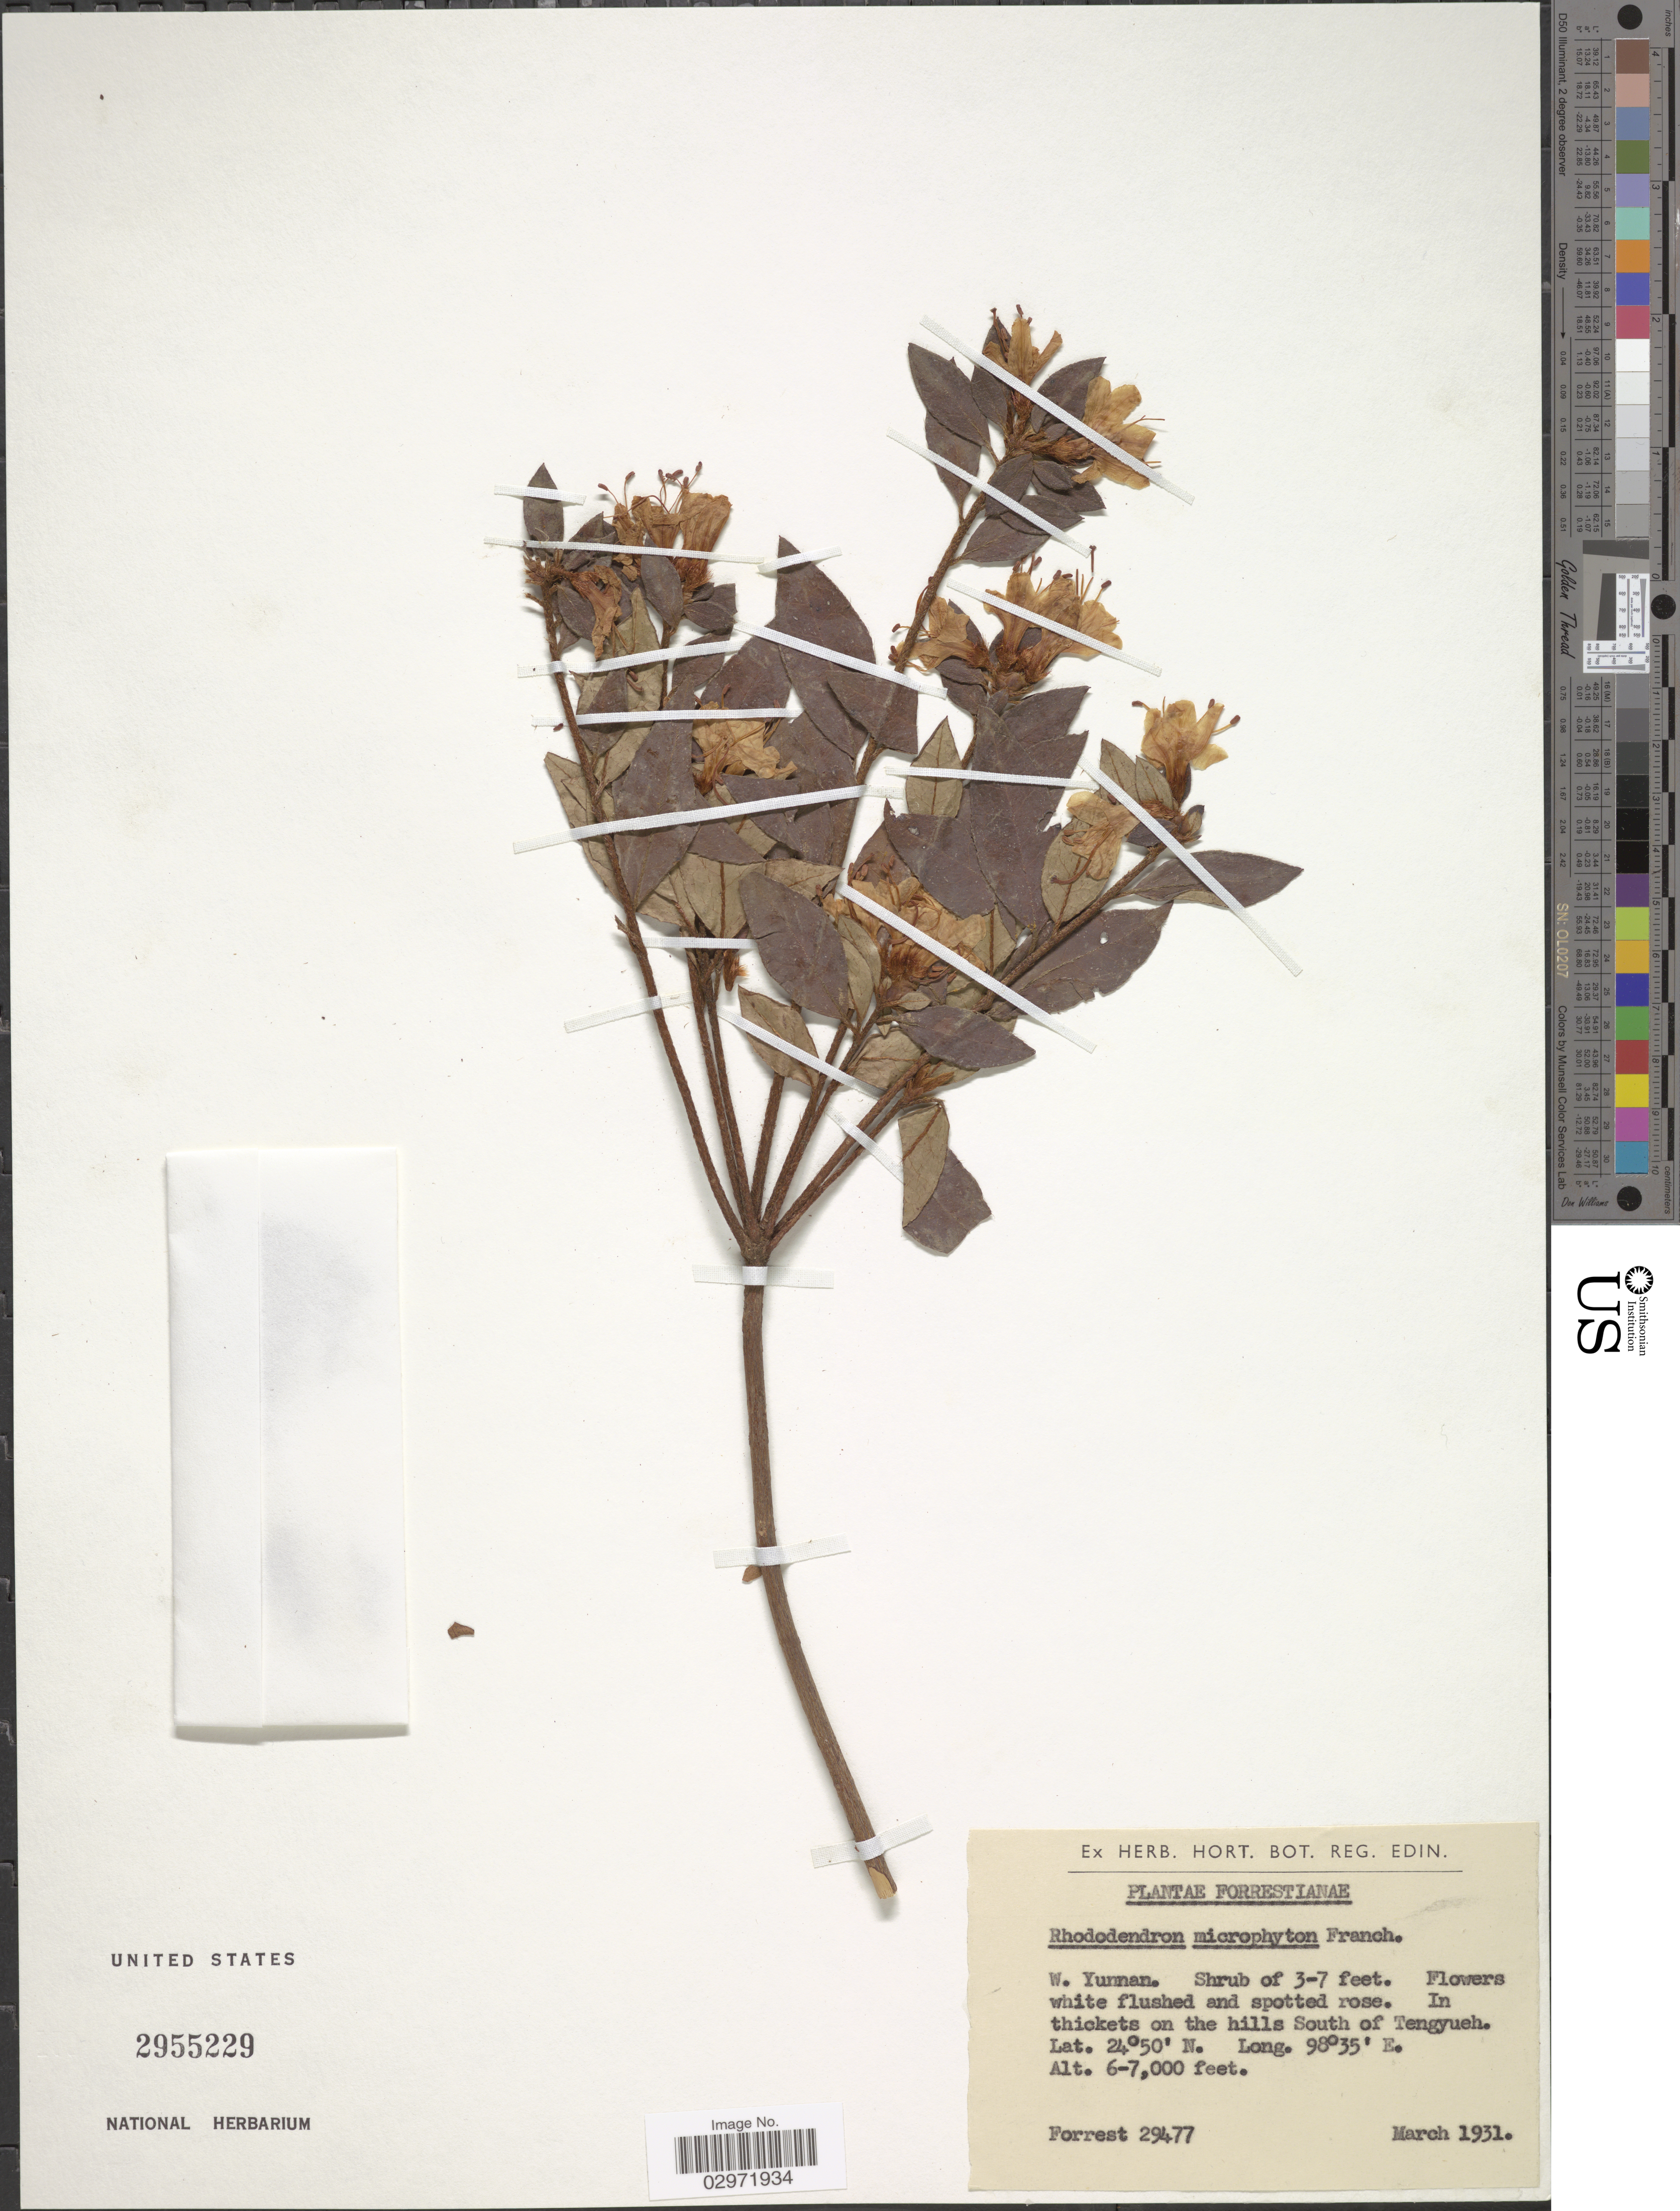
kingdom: Plantae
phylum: Tracheophyta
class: Magnoliopsida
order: Ericales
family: Ericaceae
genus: Rhododendron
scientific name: Rhododendron microphyton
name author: Franch.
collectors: -. Forrest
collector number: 29477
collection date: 1931-03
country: China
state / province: Yunnan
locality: W. Yunnan. In thickets on hills South of Tengyueh.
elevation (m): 1829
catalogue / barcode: US 2955229